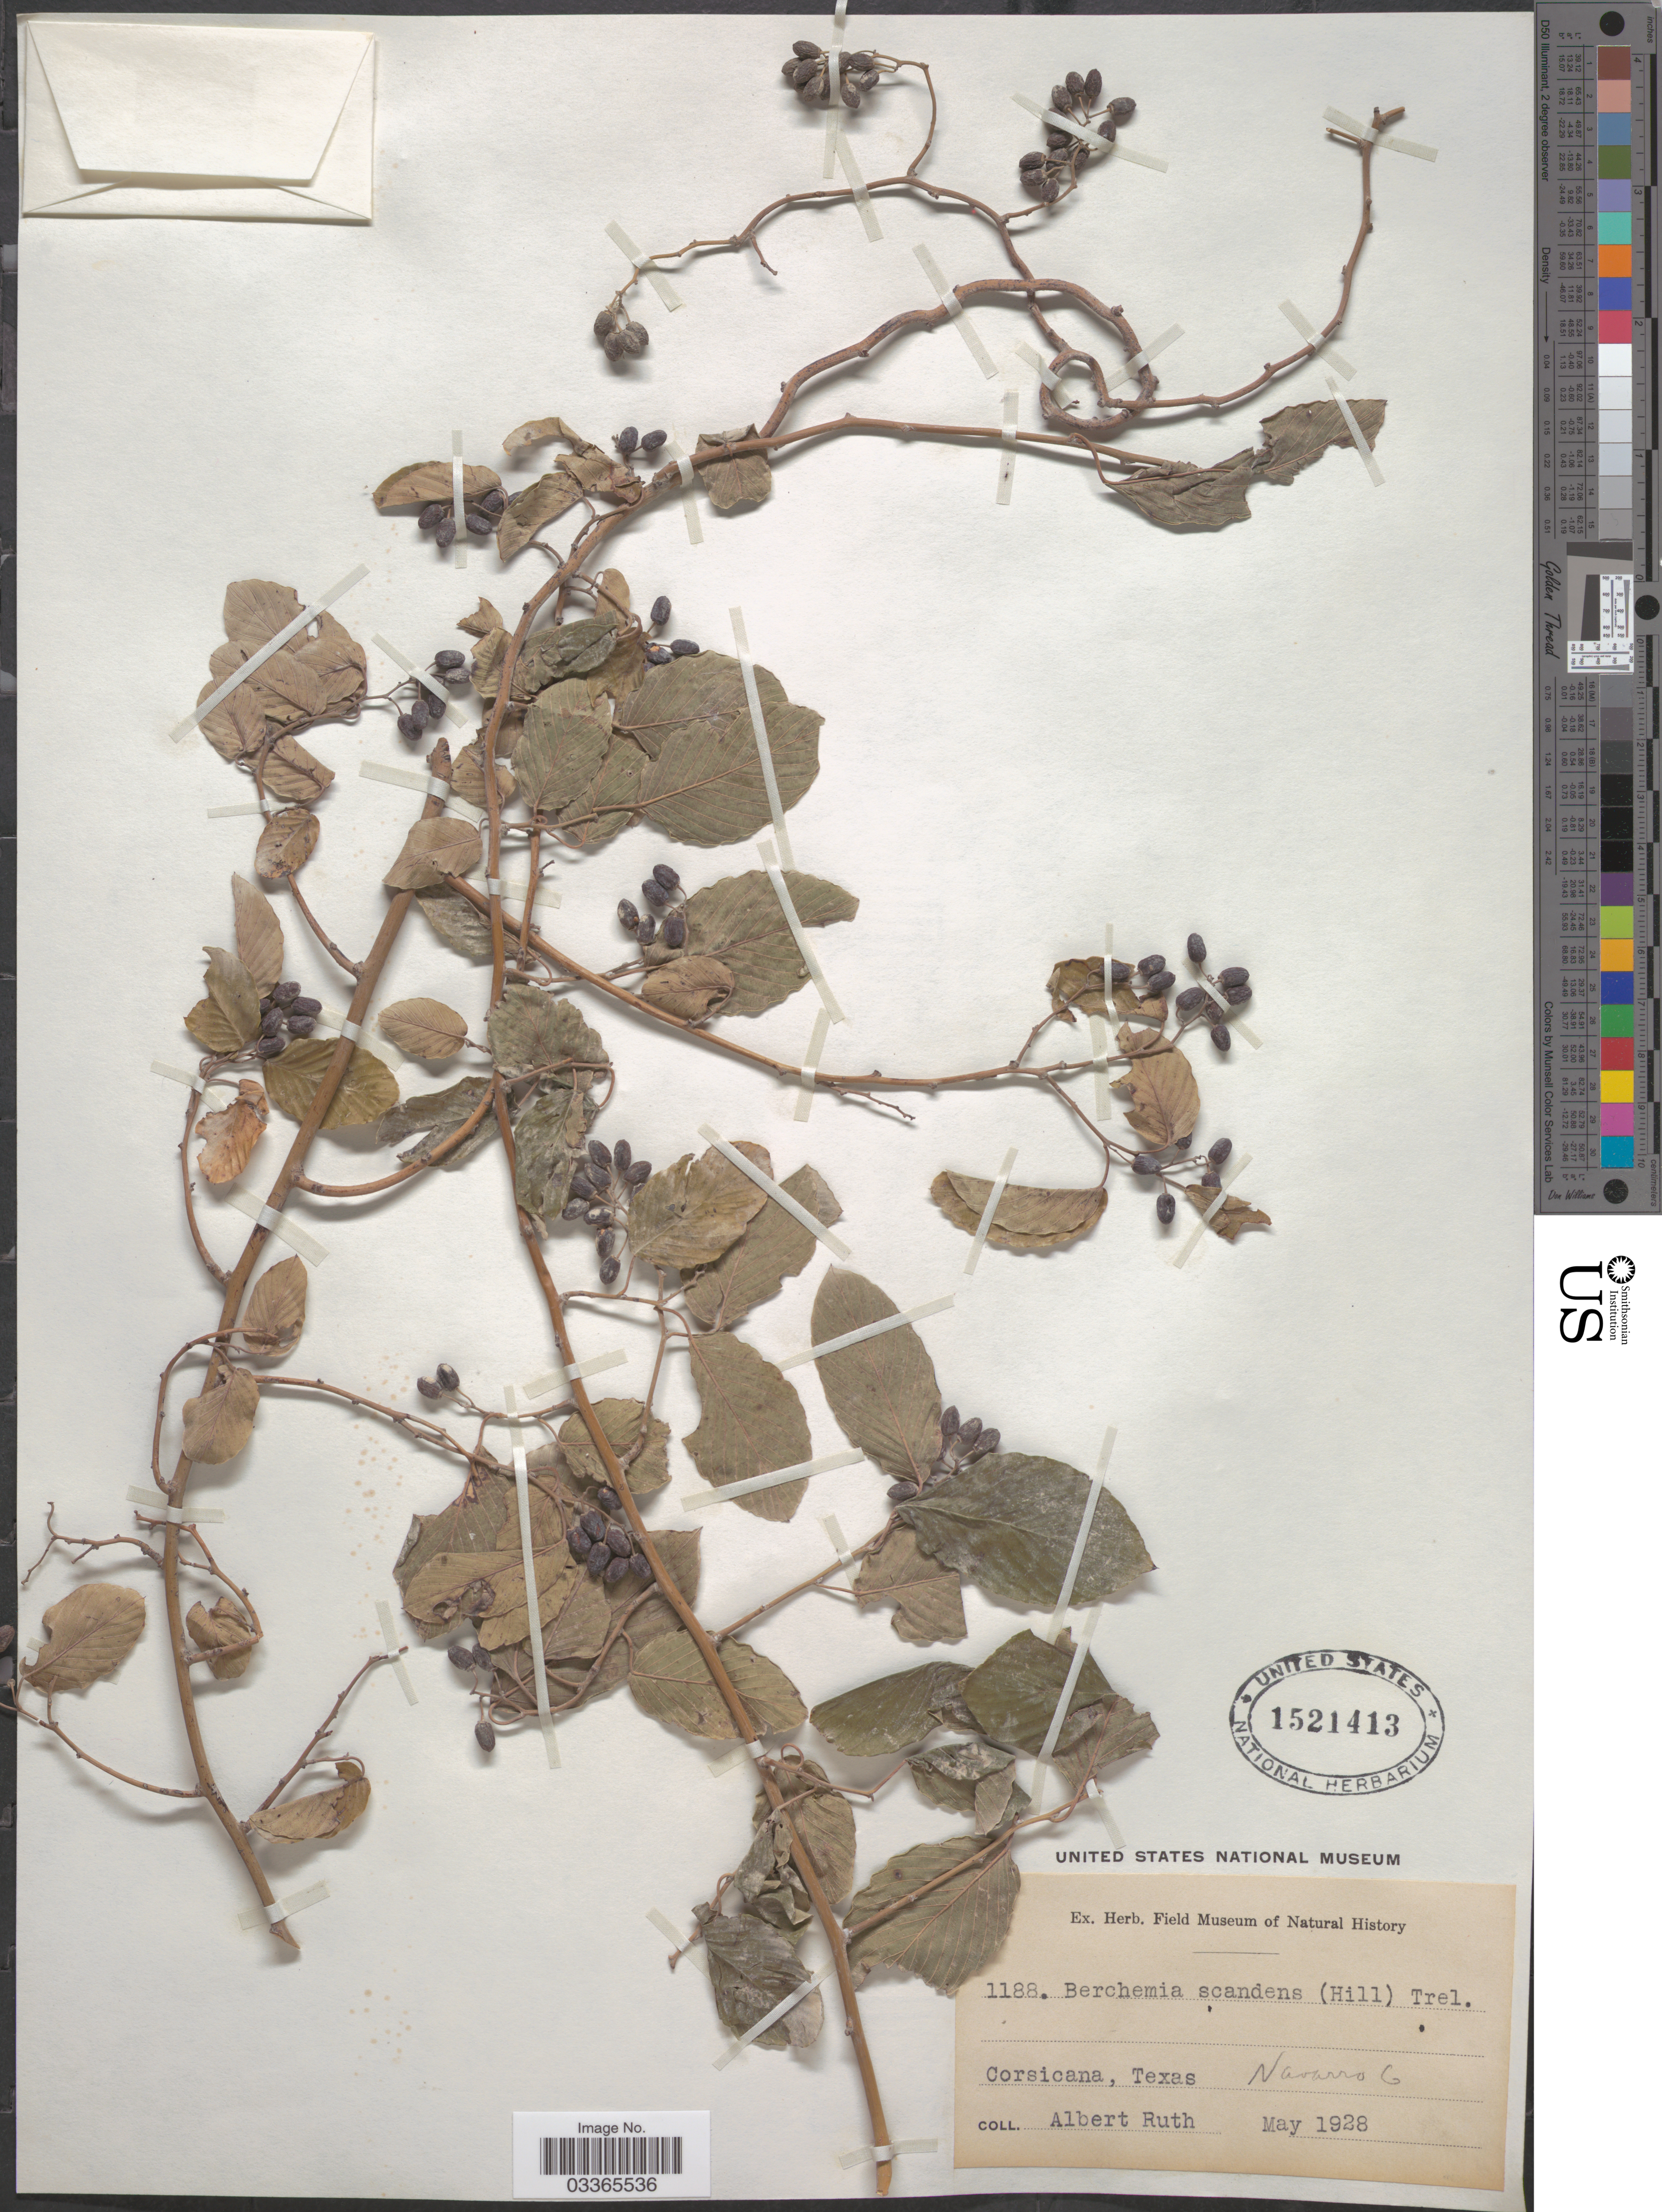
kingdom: Plantae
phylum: Tracheophyta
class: Magnoliopsida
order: Rosales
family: Rhamnaceae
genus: Berchemia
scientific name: Berchemia scandens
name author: (Hill) K. Koch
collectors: A. Ruth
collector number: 1188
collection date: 1928-05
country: United States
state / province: Texas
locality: Corsicana, Navarro Co.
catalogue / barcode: US 1521413